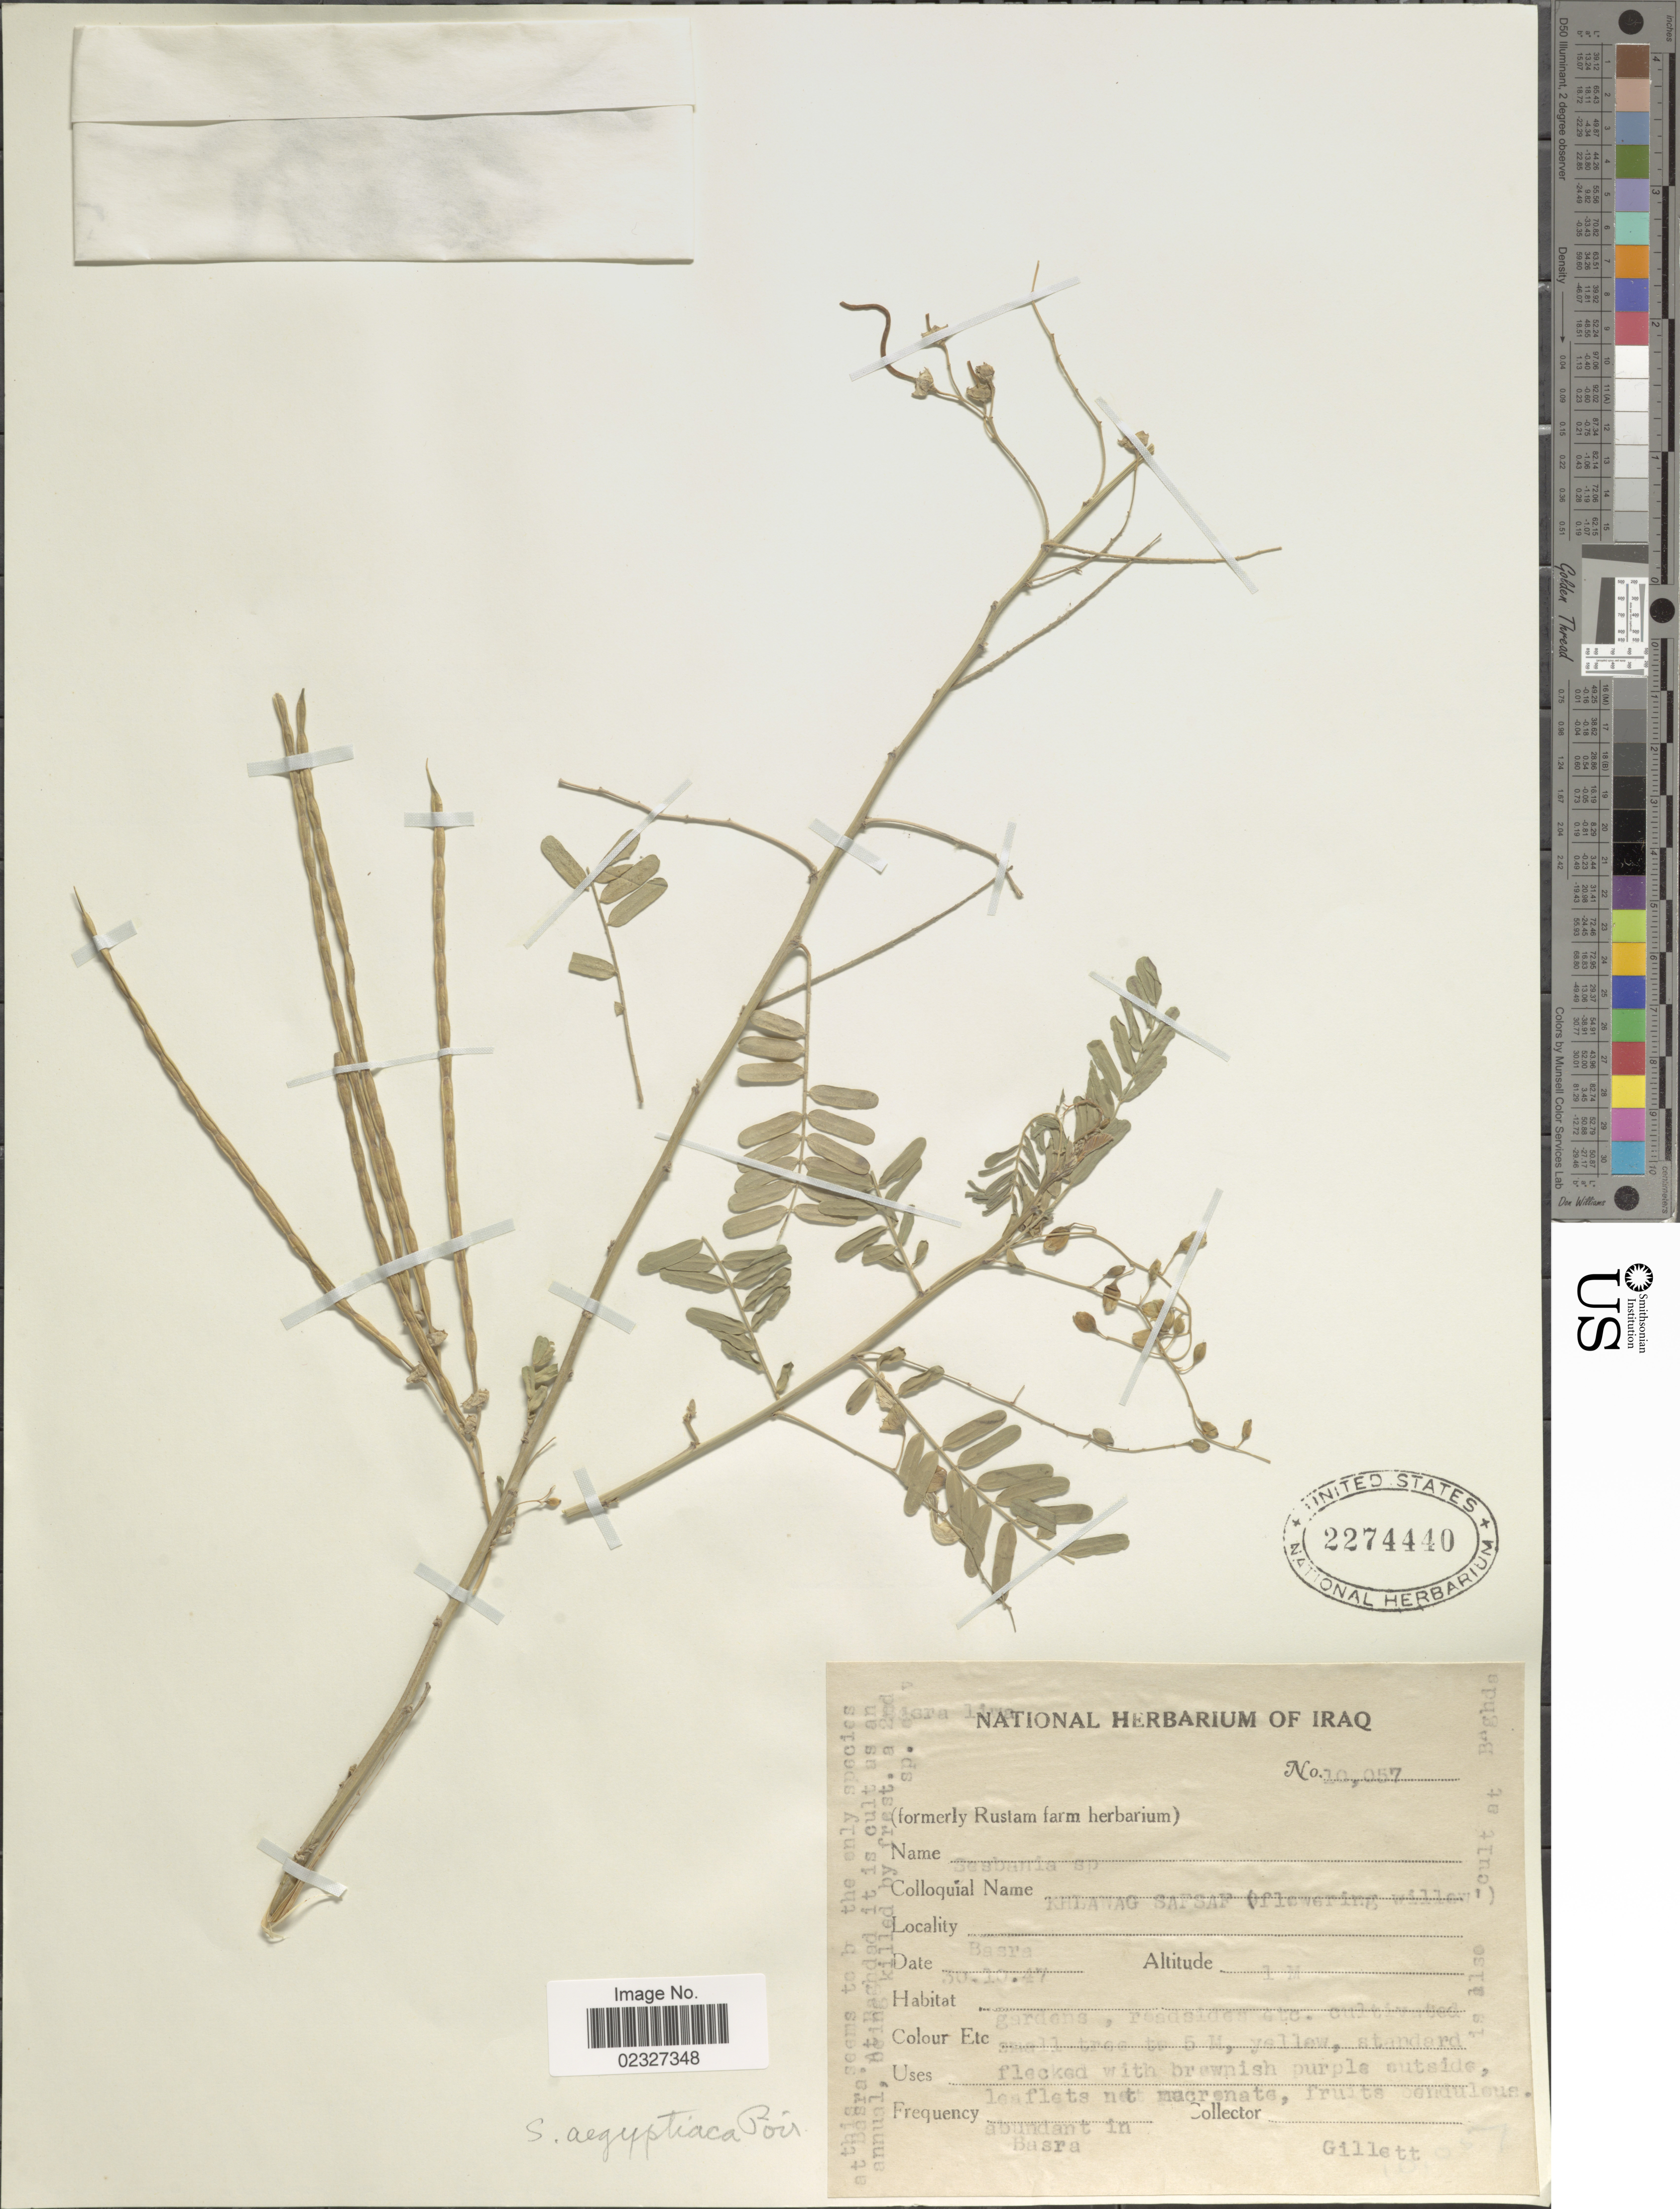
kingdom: Plantae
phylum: Tracheophyta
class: Magnoliopsida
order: Fabales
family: Fabaceae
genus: Sesbania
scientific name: Sesbania sesban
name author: (L.) Merr.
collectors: Gillett, --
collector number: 10057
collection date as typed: Transcribed d/m/y: 30/10/47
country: Iraq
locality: Basra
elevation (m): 1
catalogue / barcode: US 2274440